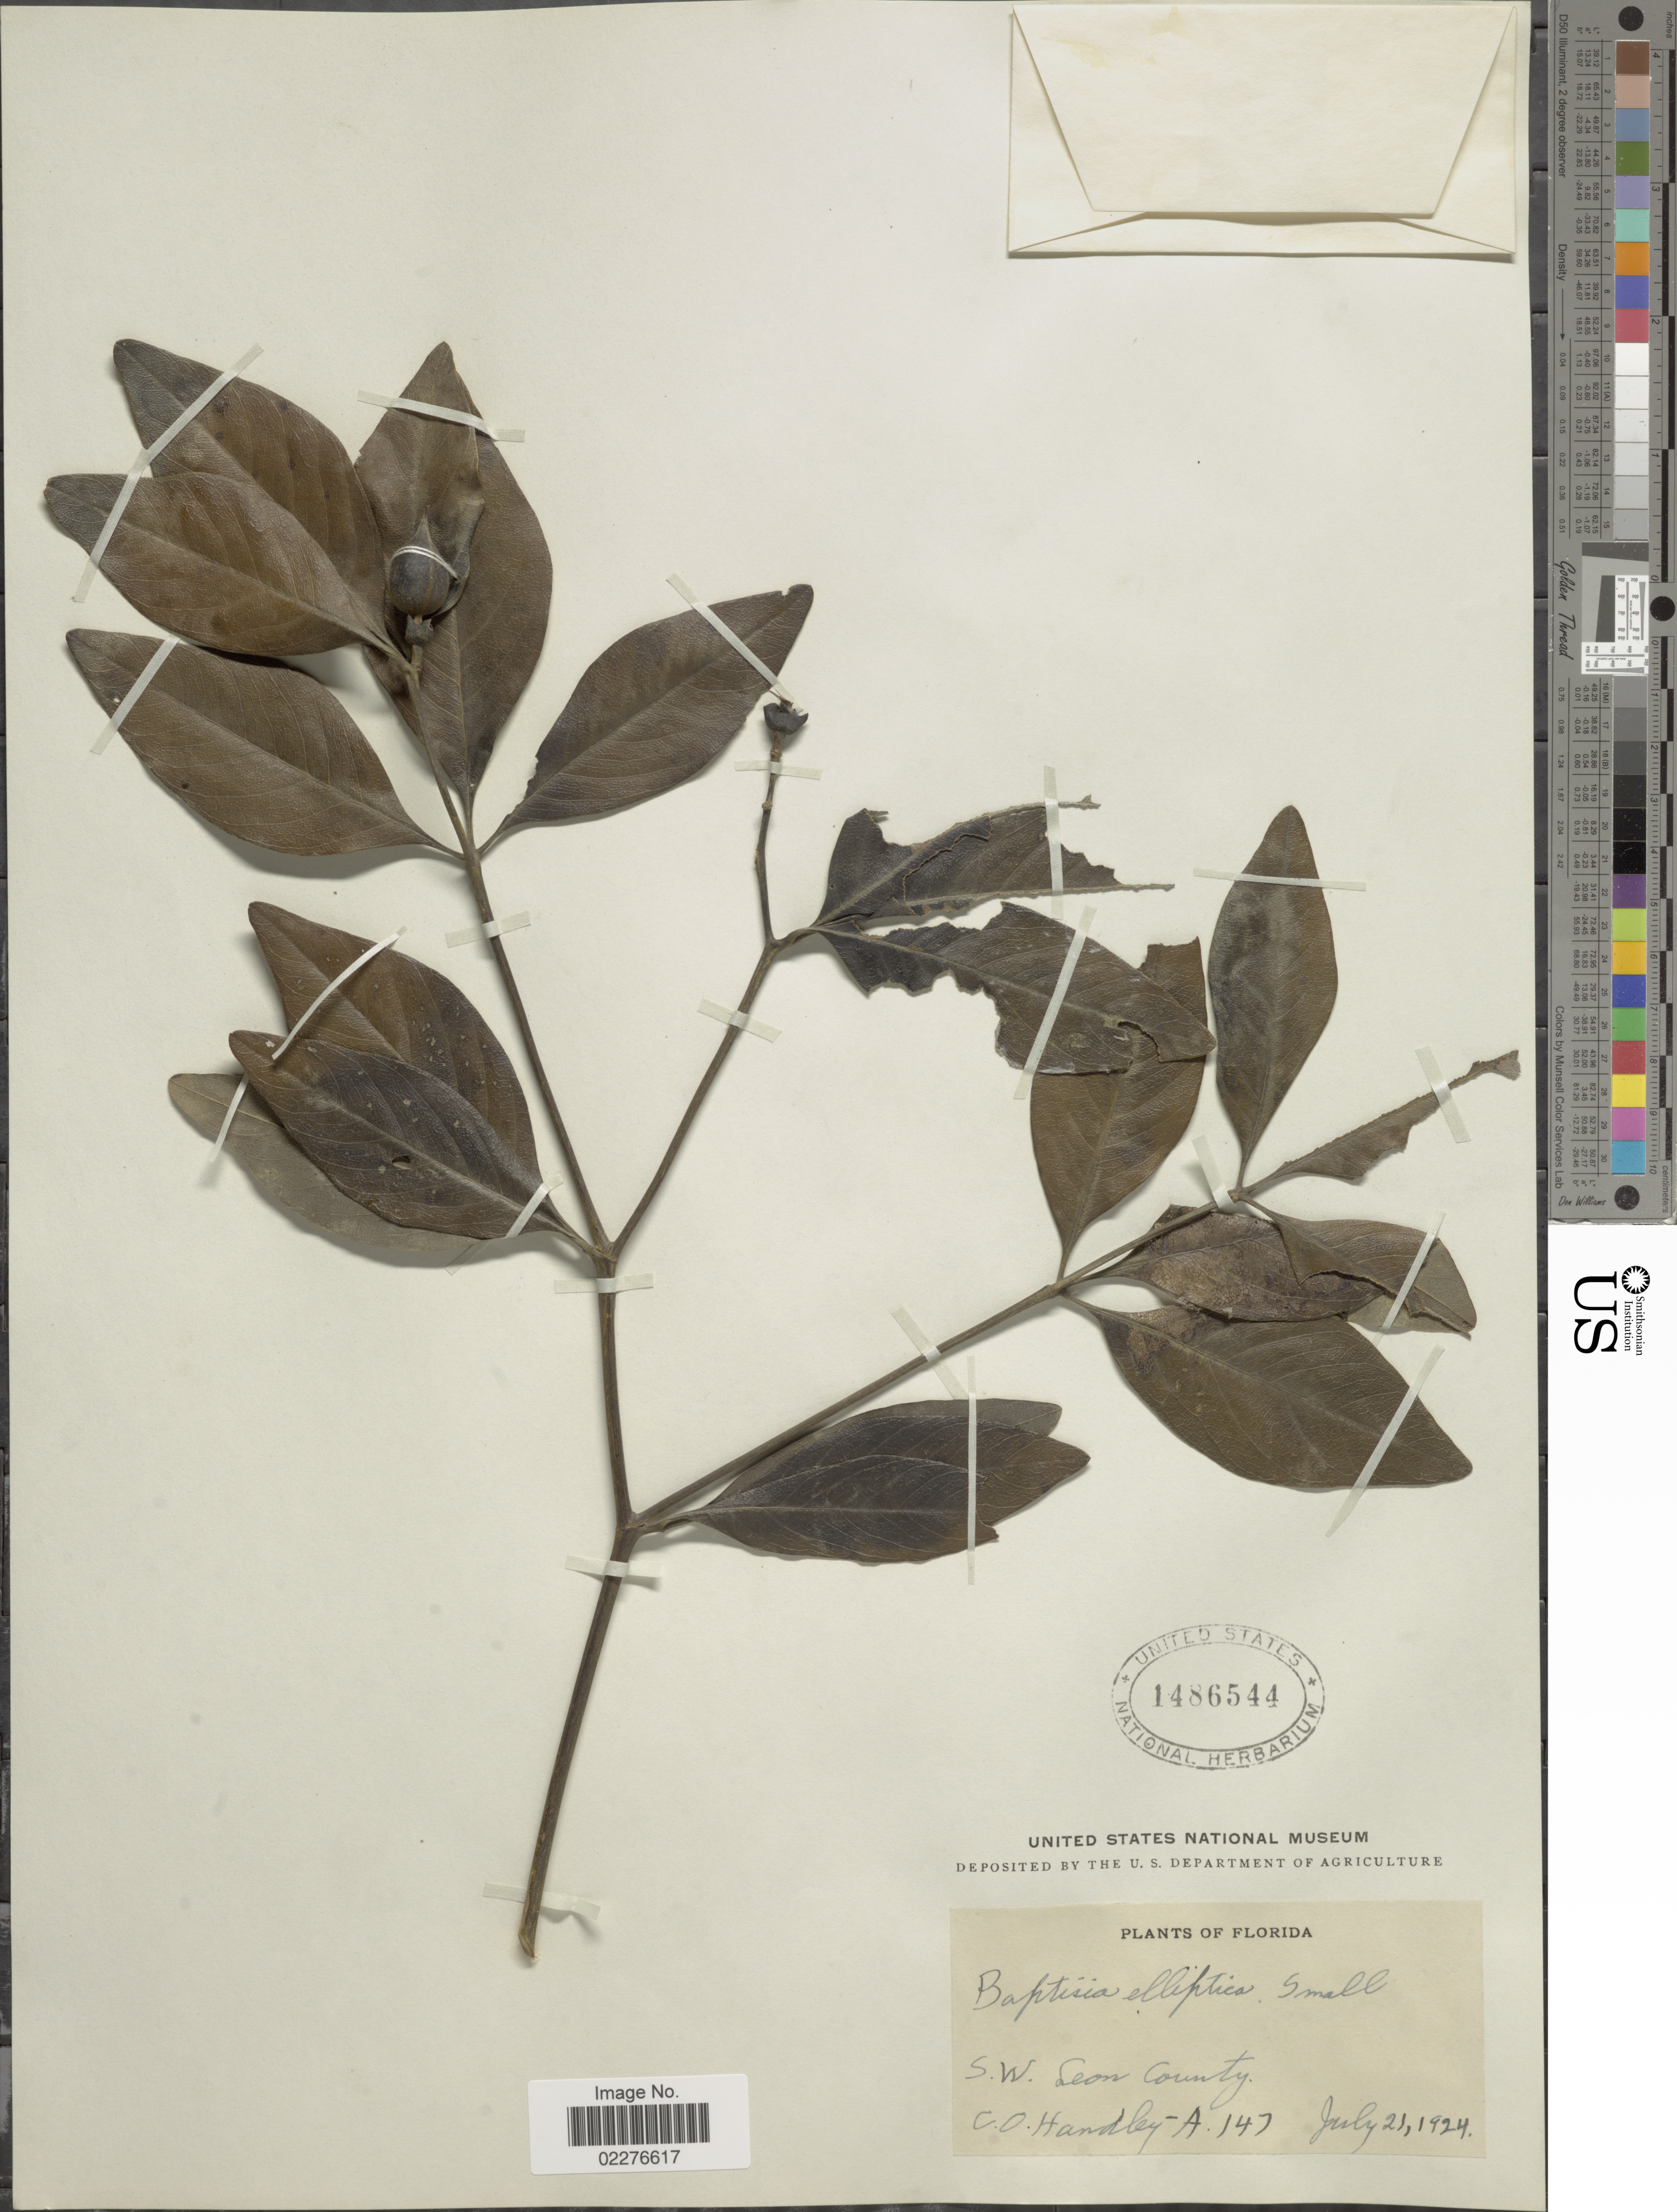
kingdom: Plantae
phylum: Tracheophyta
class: Magnoliopsida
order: Fabales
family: Fabaceae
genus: Baptisia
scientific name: Baptisia fragilis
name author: Larisey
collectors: C. O. Handley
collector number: A 147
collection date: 1924-07-21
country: United States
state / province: Florida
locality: S.W. Leon County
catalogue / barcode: US 1486544